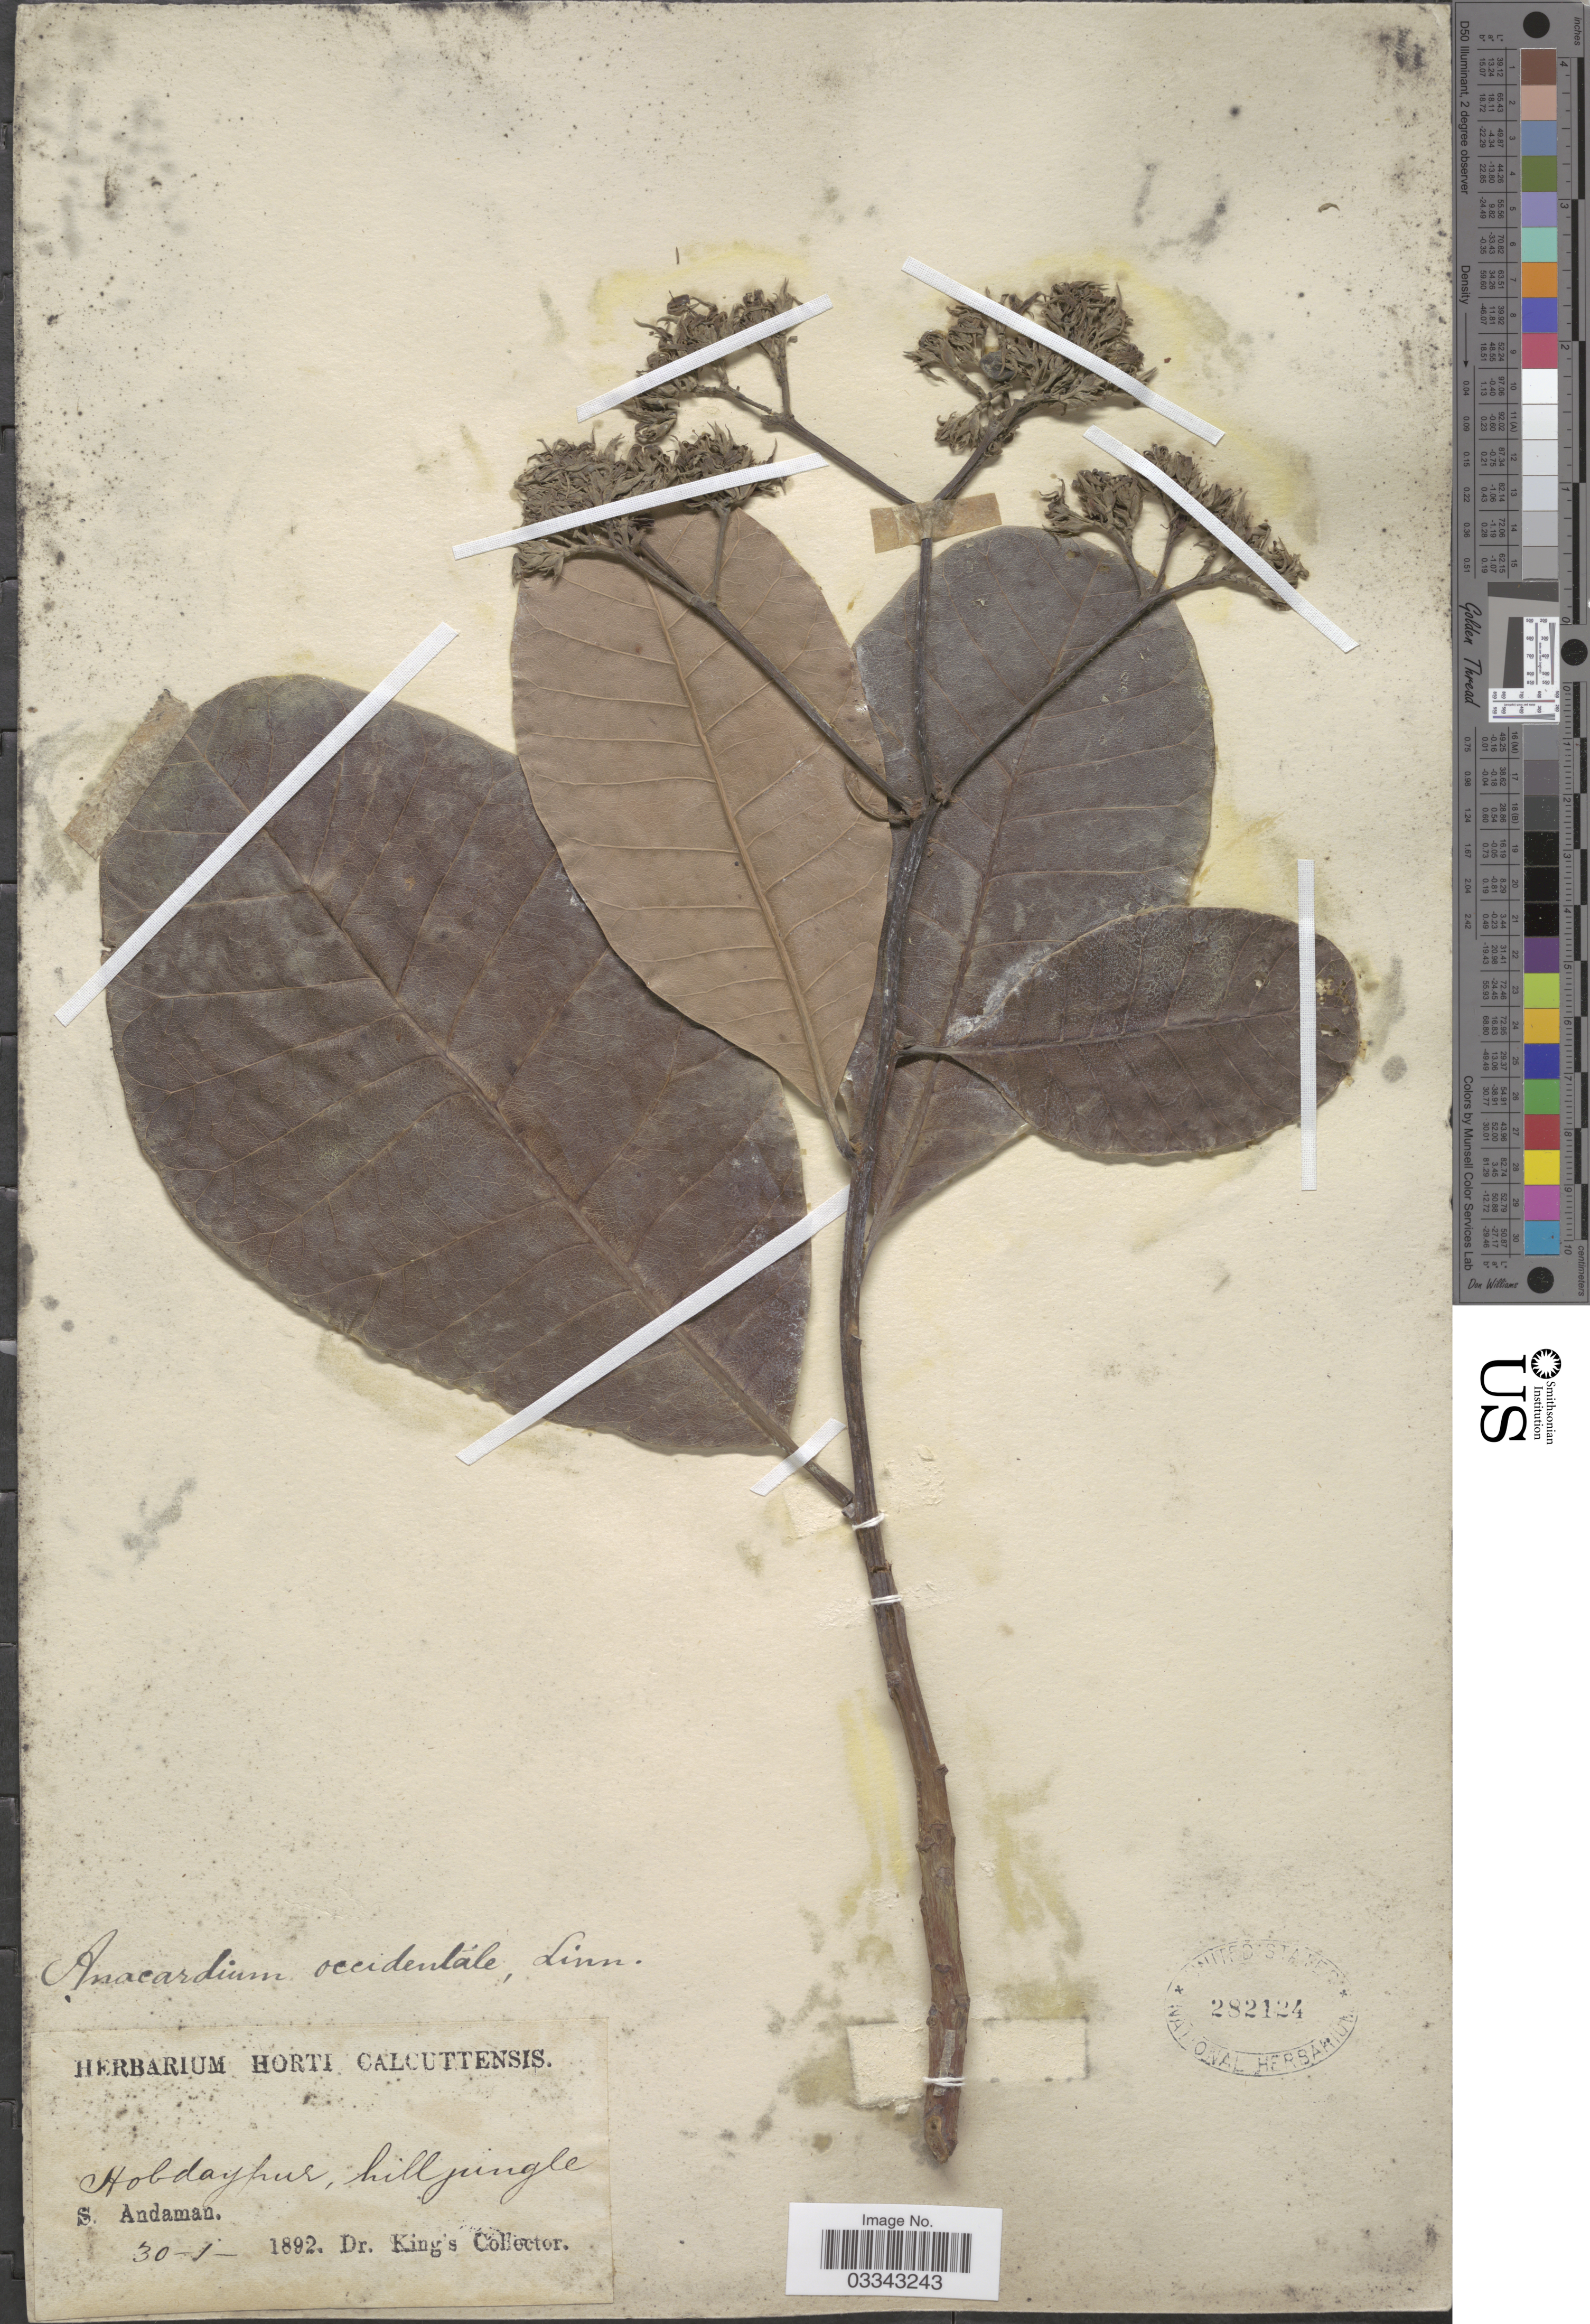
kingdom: Plantae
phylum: Tracheophyta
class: Magnoliopsida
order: Sapindales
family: Anacardiaceae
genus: Anacardium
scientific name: Anacardium occidentale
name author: L.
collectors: Dr. King's collector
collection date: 1892-01-30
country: India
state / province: Andaman and Nicobar Islands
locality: S. Andaman.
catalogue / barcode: US 282124